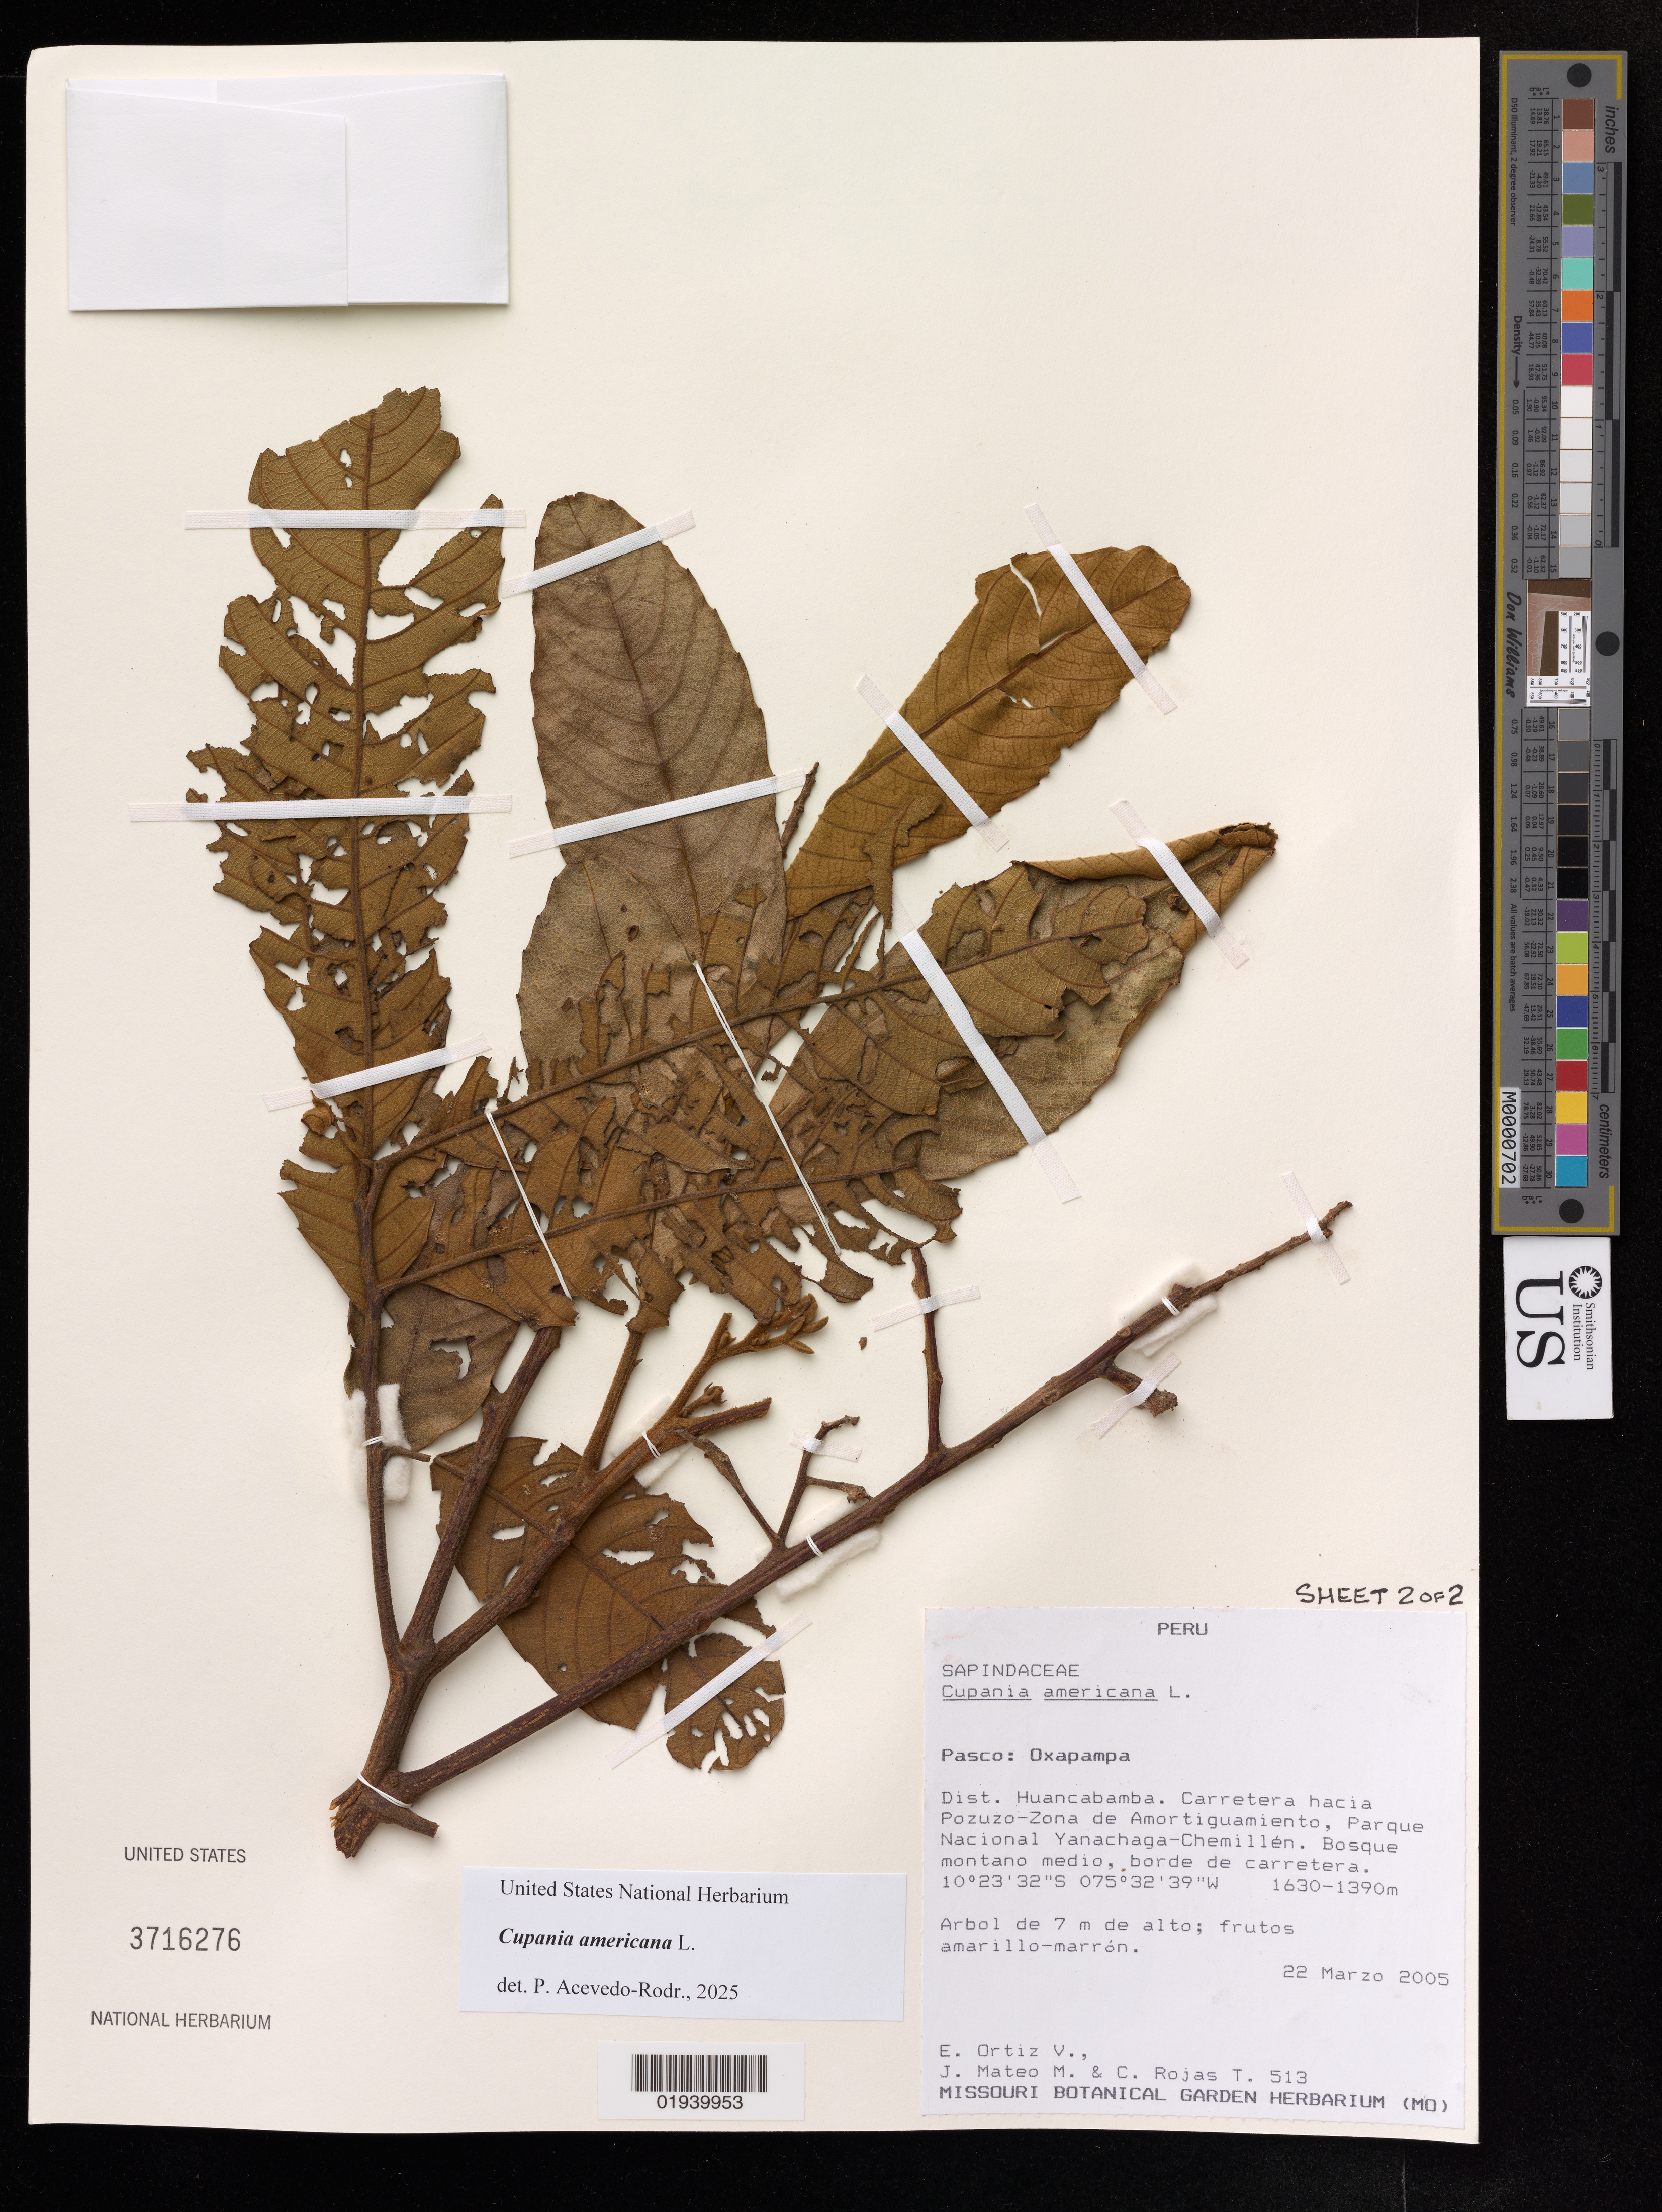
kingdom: Plantae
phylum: Tracheophyta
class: Magnoliopsida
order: Sapindales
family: Sapindaceae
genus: Cupania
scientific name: Cupania americana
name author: L.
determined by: Acevedo-Rodriguez, P., (US), Smithsonian Institution - National Museum of Natural History (UNITED STATES)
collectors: E. Ortiz V., J. Mateo & C. Rojas T.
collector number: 513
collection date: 2005-03-22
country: Peru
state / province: Pasco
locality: Oxapampa. Dist. Huancabamba. Carretera hacia Pozuzo-Zona de Amortiguamiento, Parque Nacional Yanachaga-Chemillén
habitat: Bosque montano medio, borde de carretera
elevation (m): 1390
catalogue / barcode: US 3716276